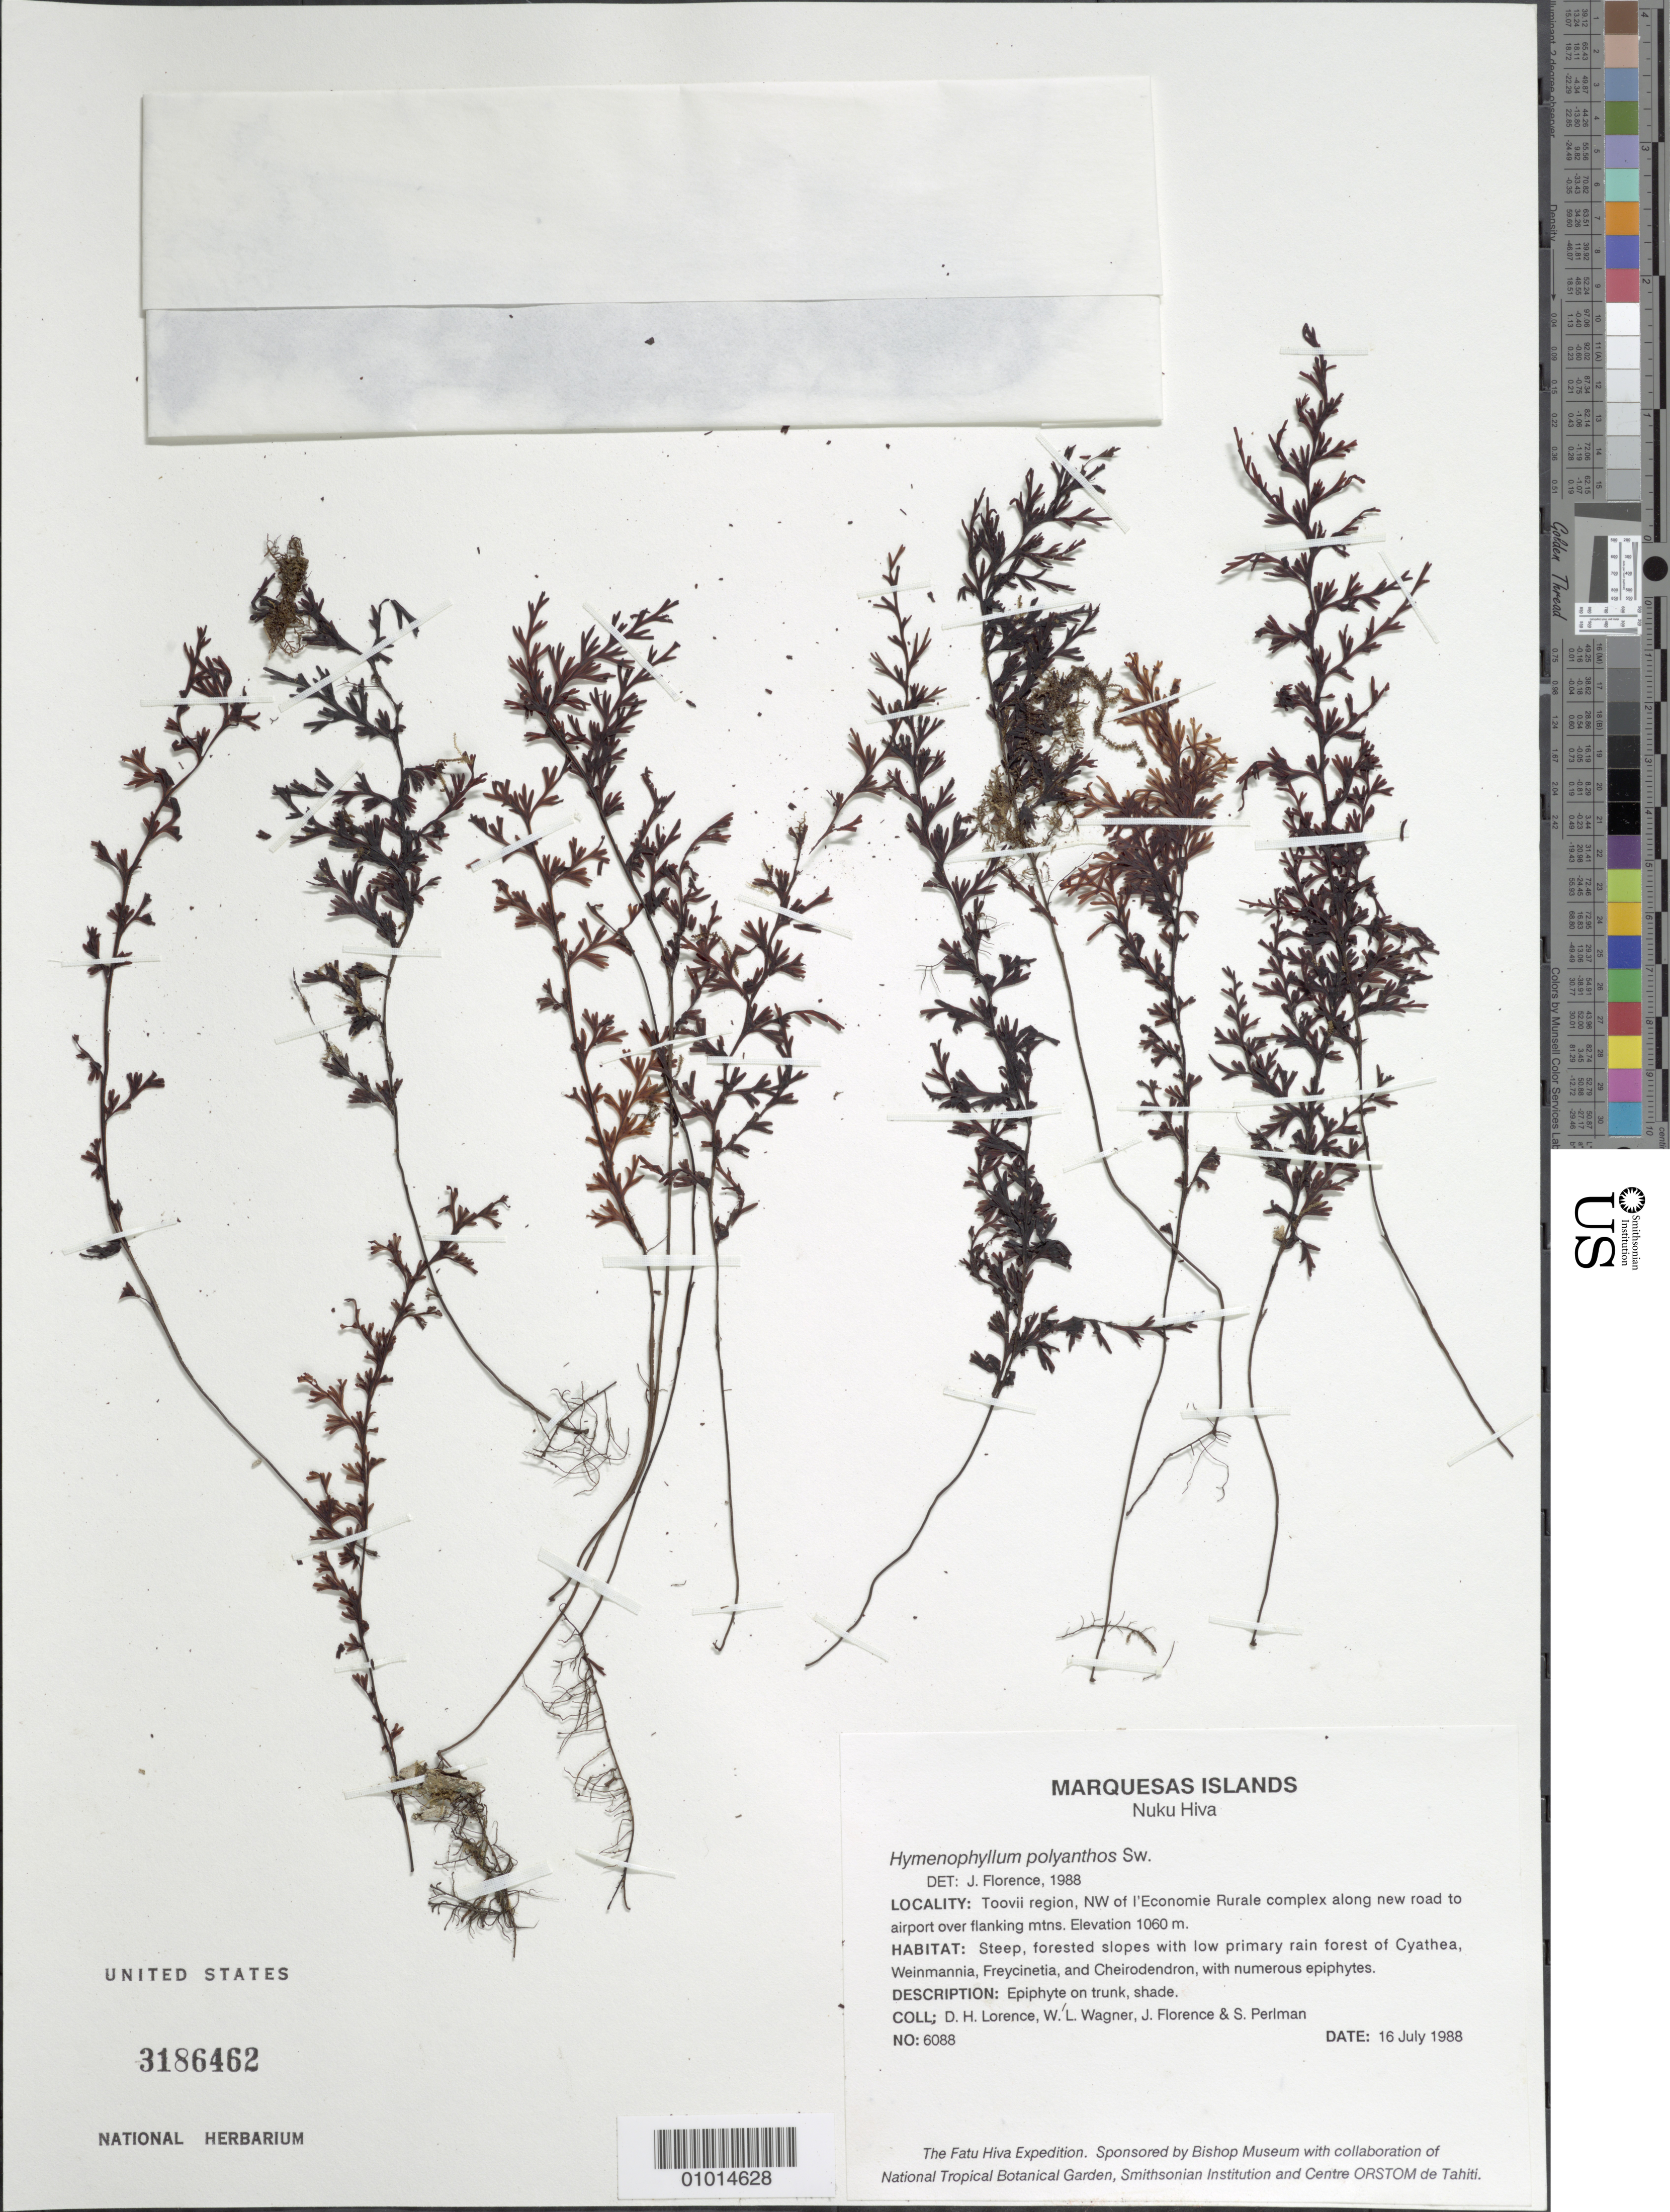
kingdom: Plantae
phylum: Tracheophyta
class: Polypodiopsida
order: Hymenophyllales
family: Hymenophyllaceae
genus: Hymenophyllum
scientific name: Hymenophyllum polyanthos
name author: (Sw.) Sw.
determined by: Florence, J.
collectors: D. Lorence, W. L. Wagner, J. Florence & S. P. Perlman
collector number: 6088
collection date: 1988-07-16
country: French Polynesia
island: Nuku Hiva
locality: Toovii region, NW of l'Economie Rurale complex along new road to airport over flanking mountains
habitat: Steep, forested slopes with low primary rain forest of Cyathea, Weinmannia, Freycinetia, and Cheirodendron, with numerous epiphytes.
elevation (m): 1060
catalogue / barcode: US 3186462